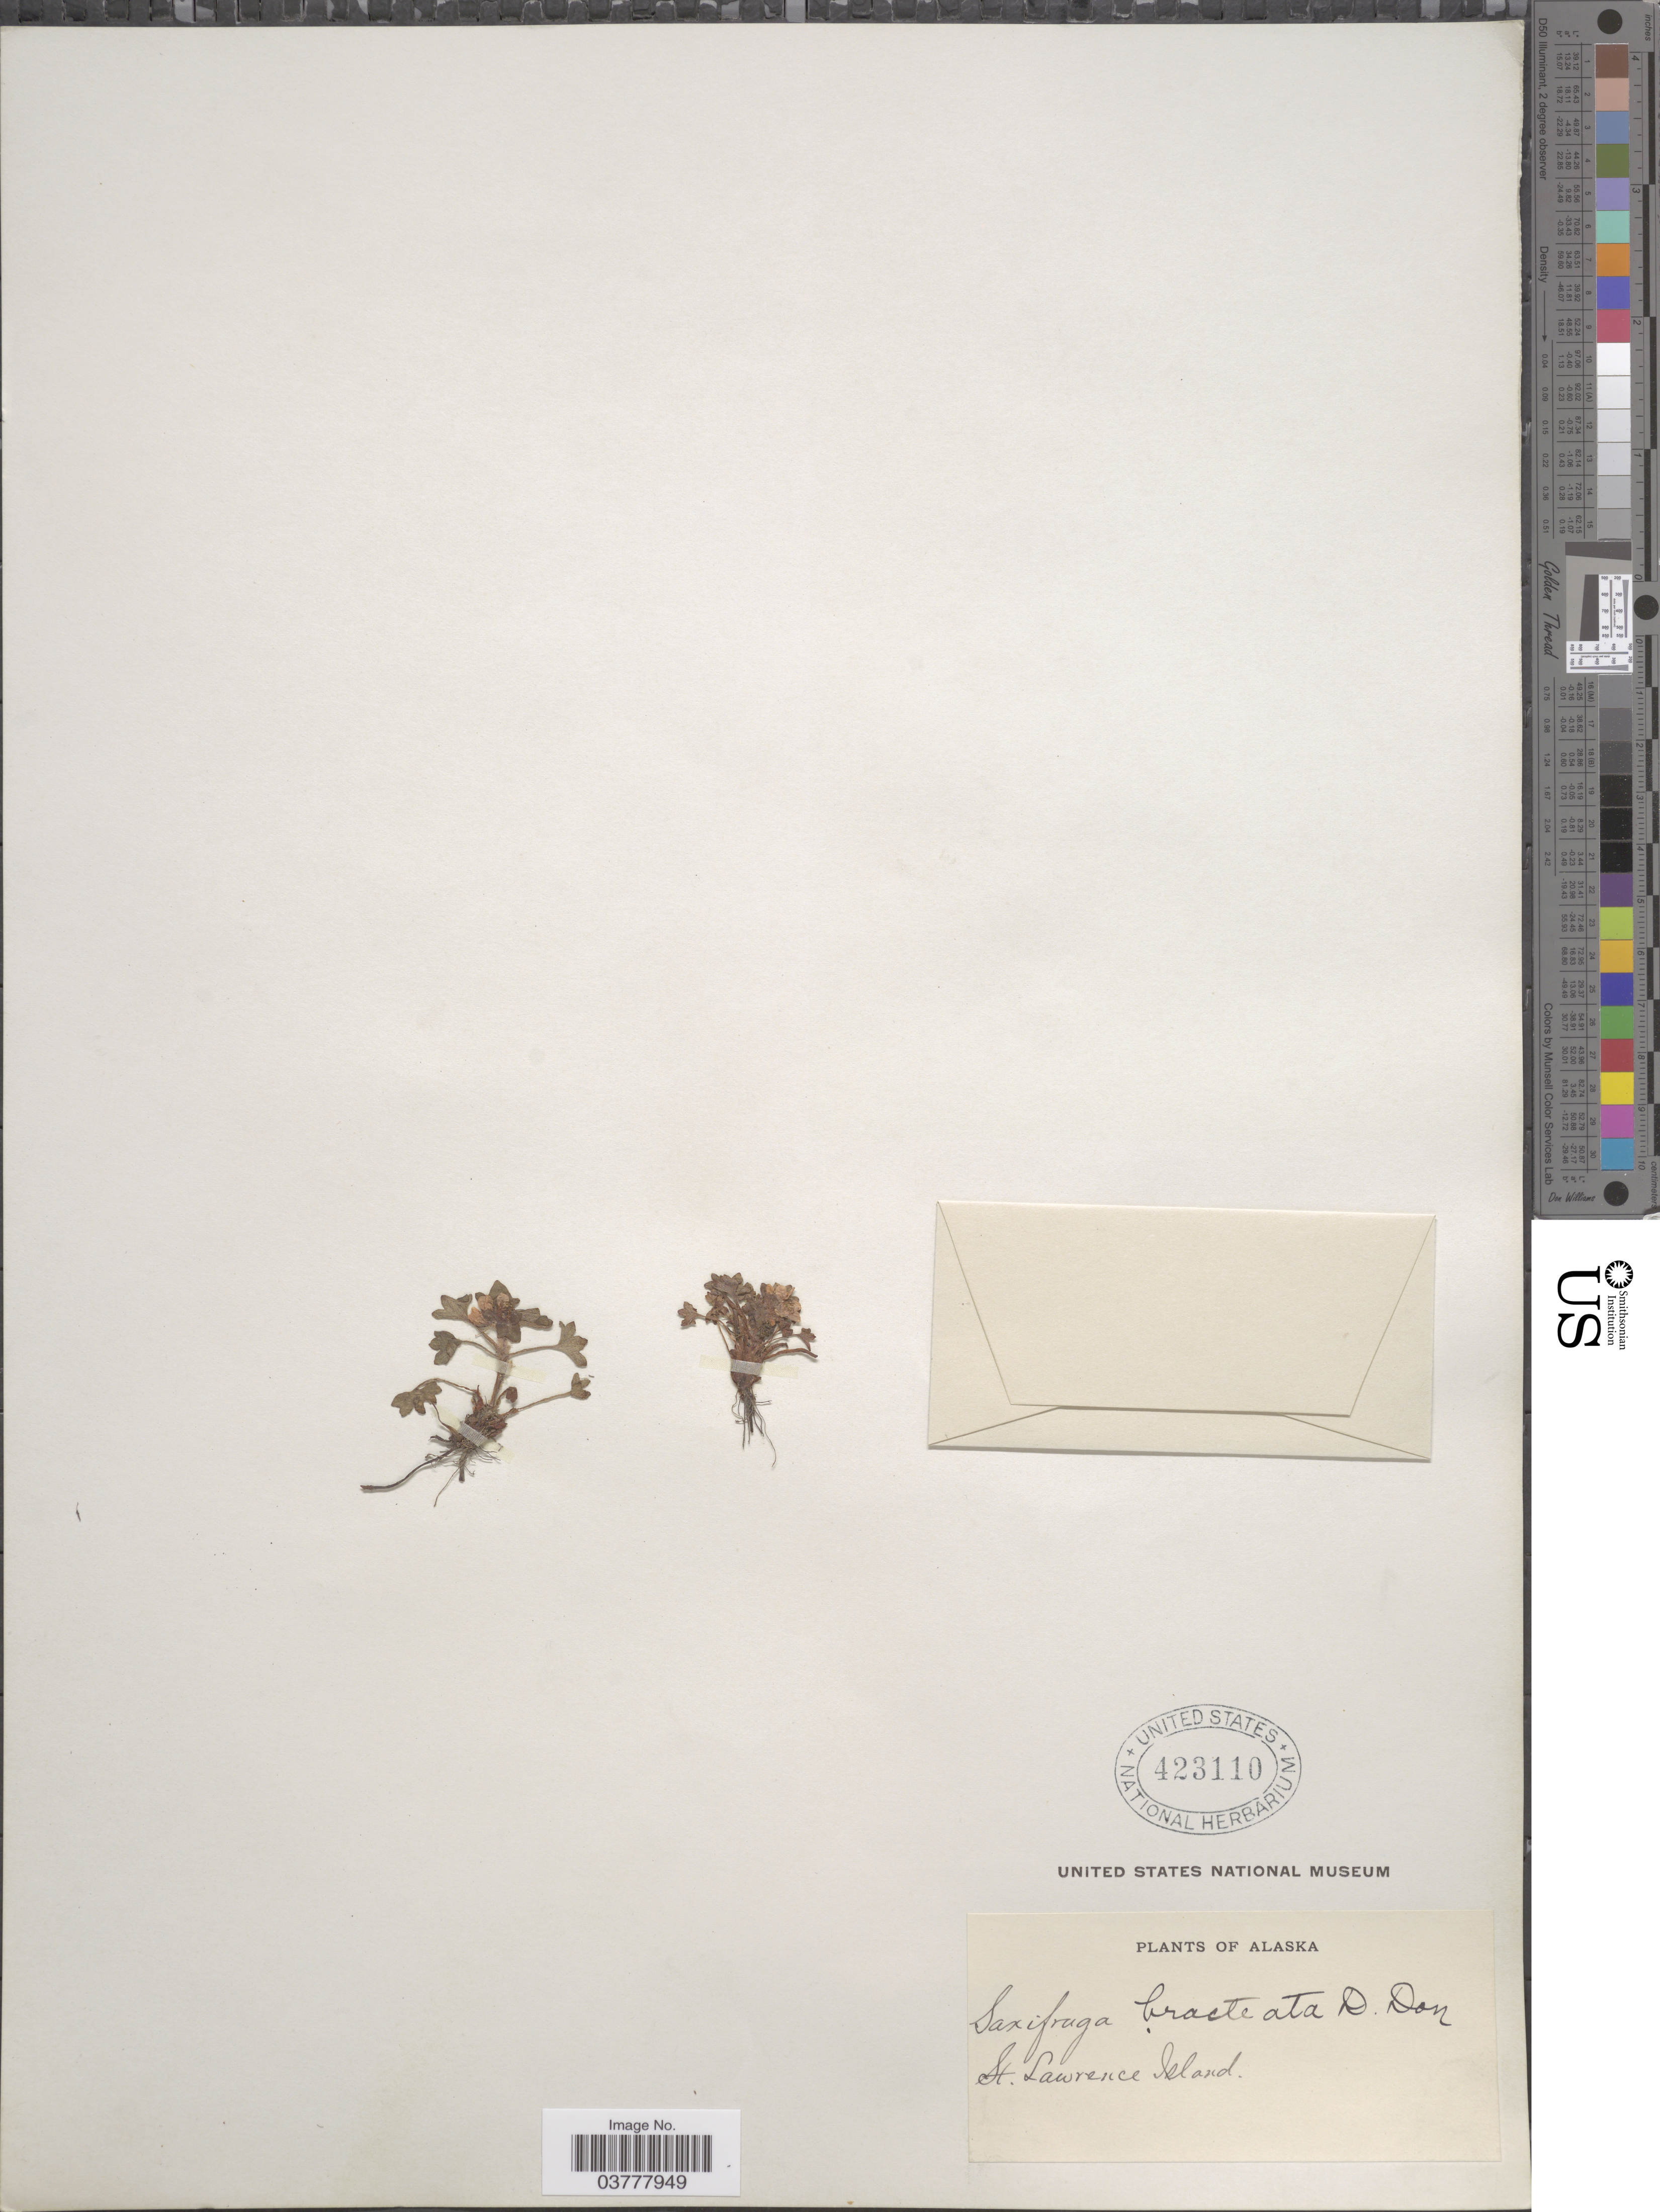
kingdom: Plantae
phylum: Tracheophyta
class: Magnoliopsida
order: Saxifragales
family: Saxifragaceae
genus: Saxifraga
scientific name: Saxifraga bracteata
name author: D. Don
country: United States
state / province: Alaska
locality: St. Lawrence Island.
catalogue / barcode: US 423110